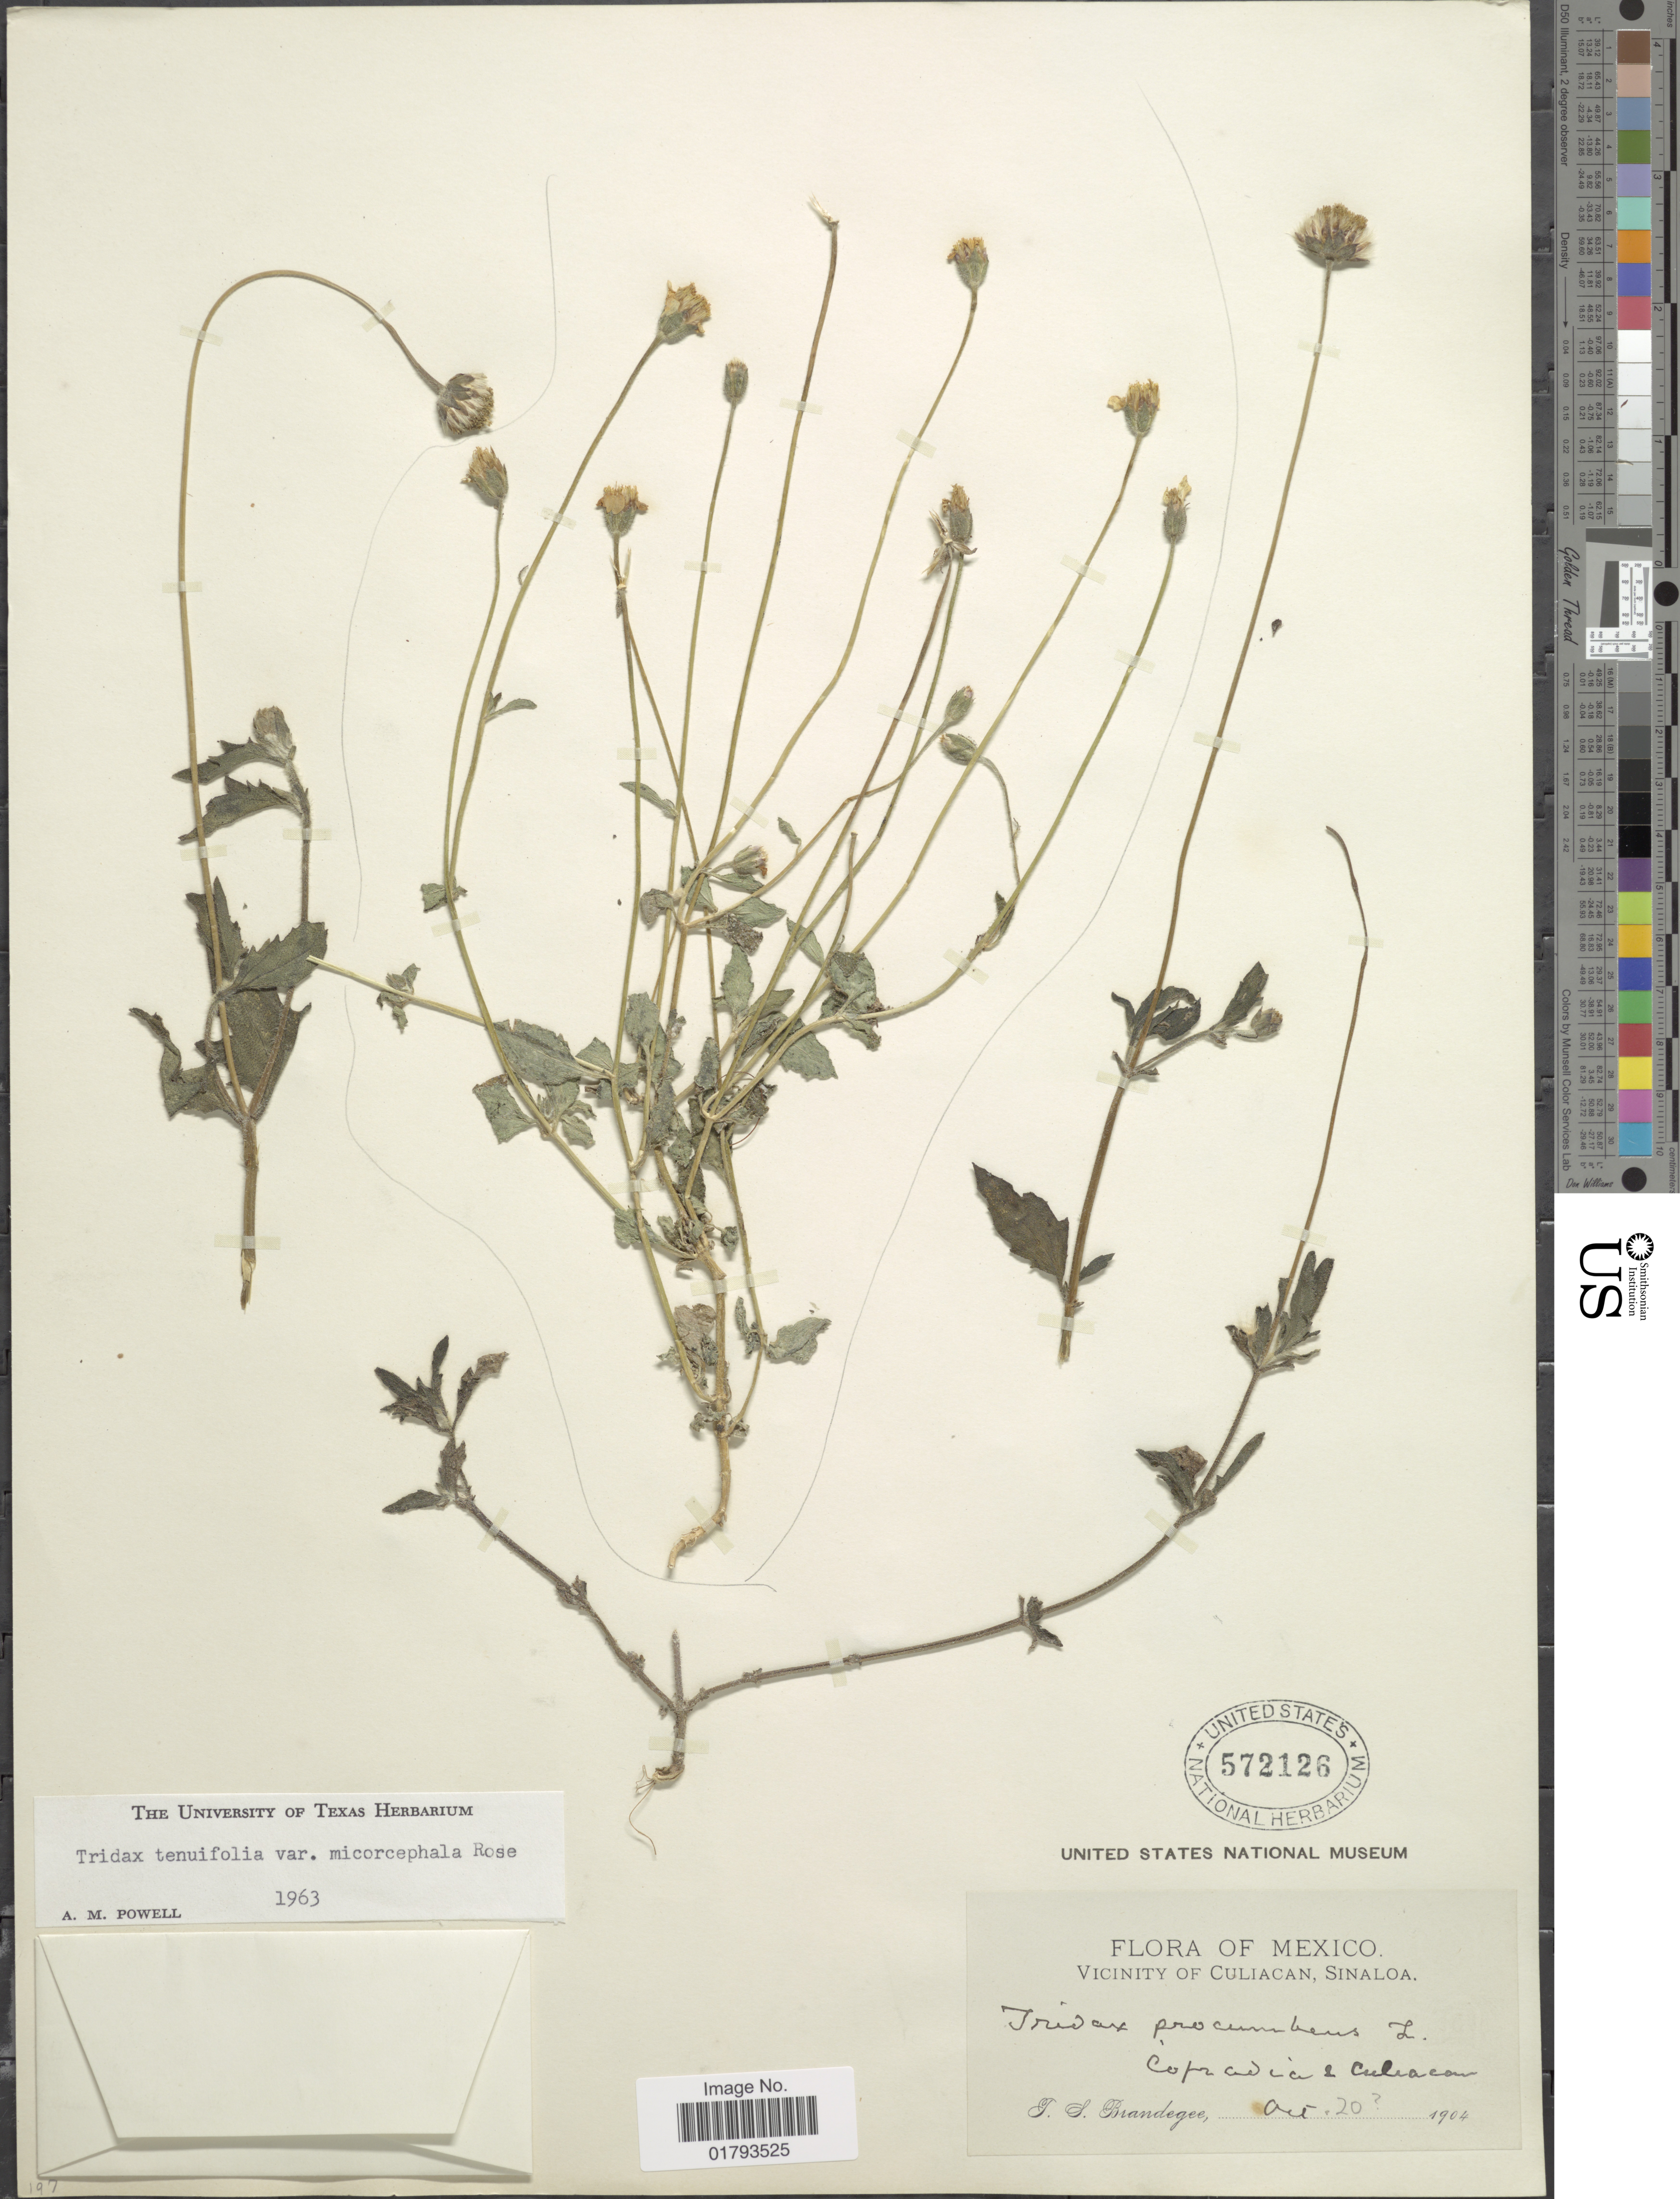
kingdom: Plantae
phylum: Tracheophyta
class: Magnoliopsida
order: Asterales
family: Asteraceae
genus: Tridax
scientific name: Tridax tenuifolia var. microcephala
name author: Rose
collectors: T. S. Brandegee (herbarium)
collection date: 1904-08-20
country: Mexico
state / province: Sinaloa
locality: Vicinity of Culiacan, Sinaloa. Cofradía & Culiacan.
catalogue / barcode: US 572126